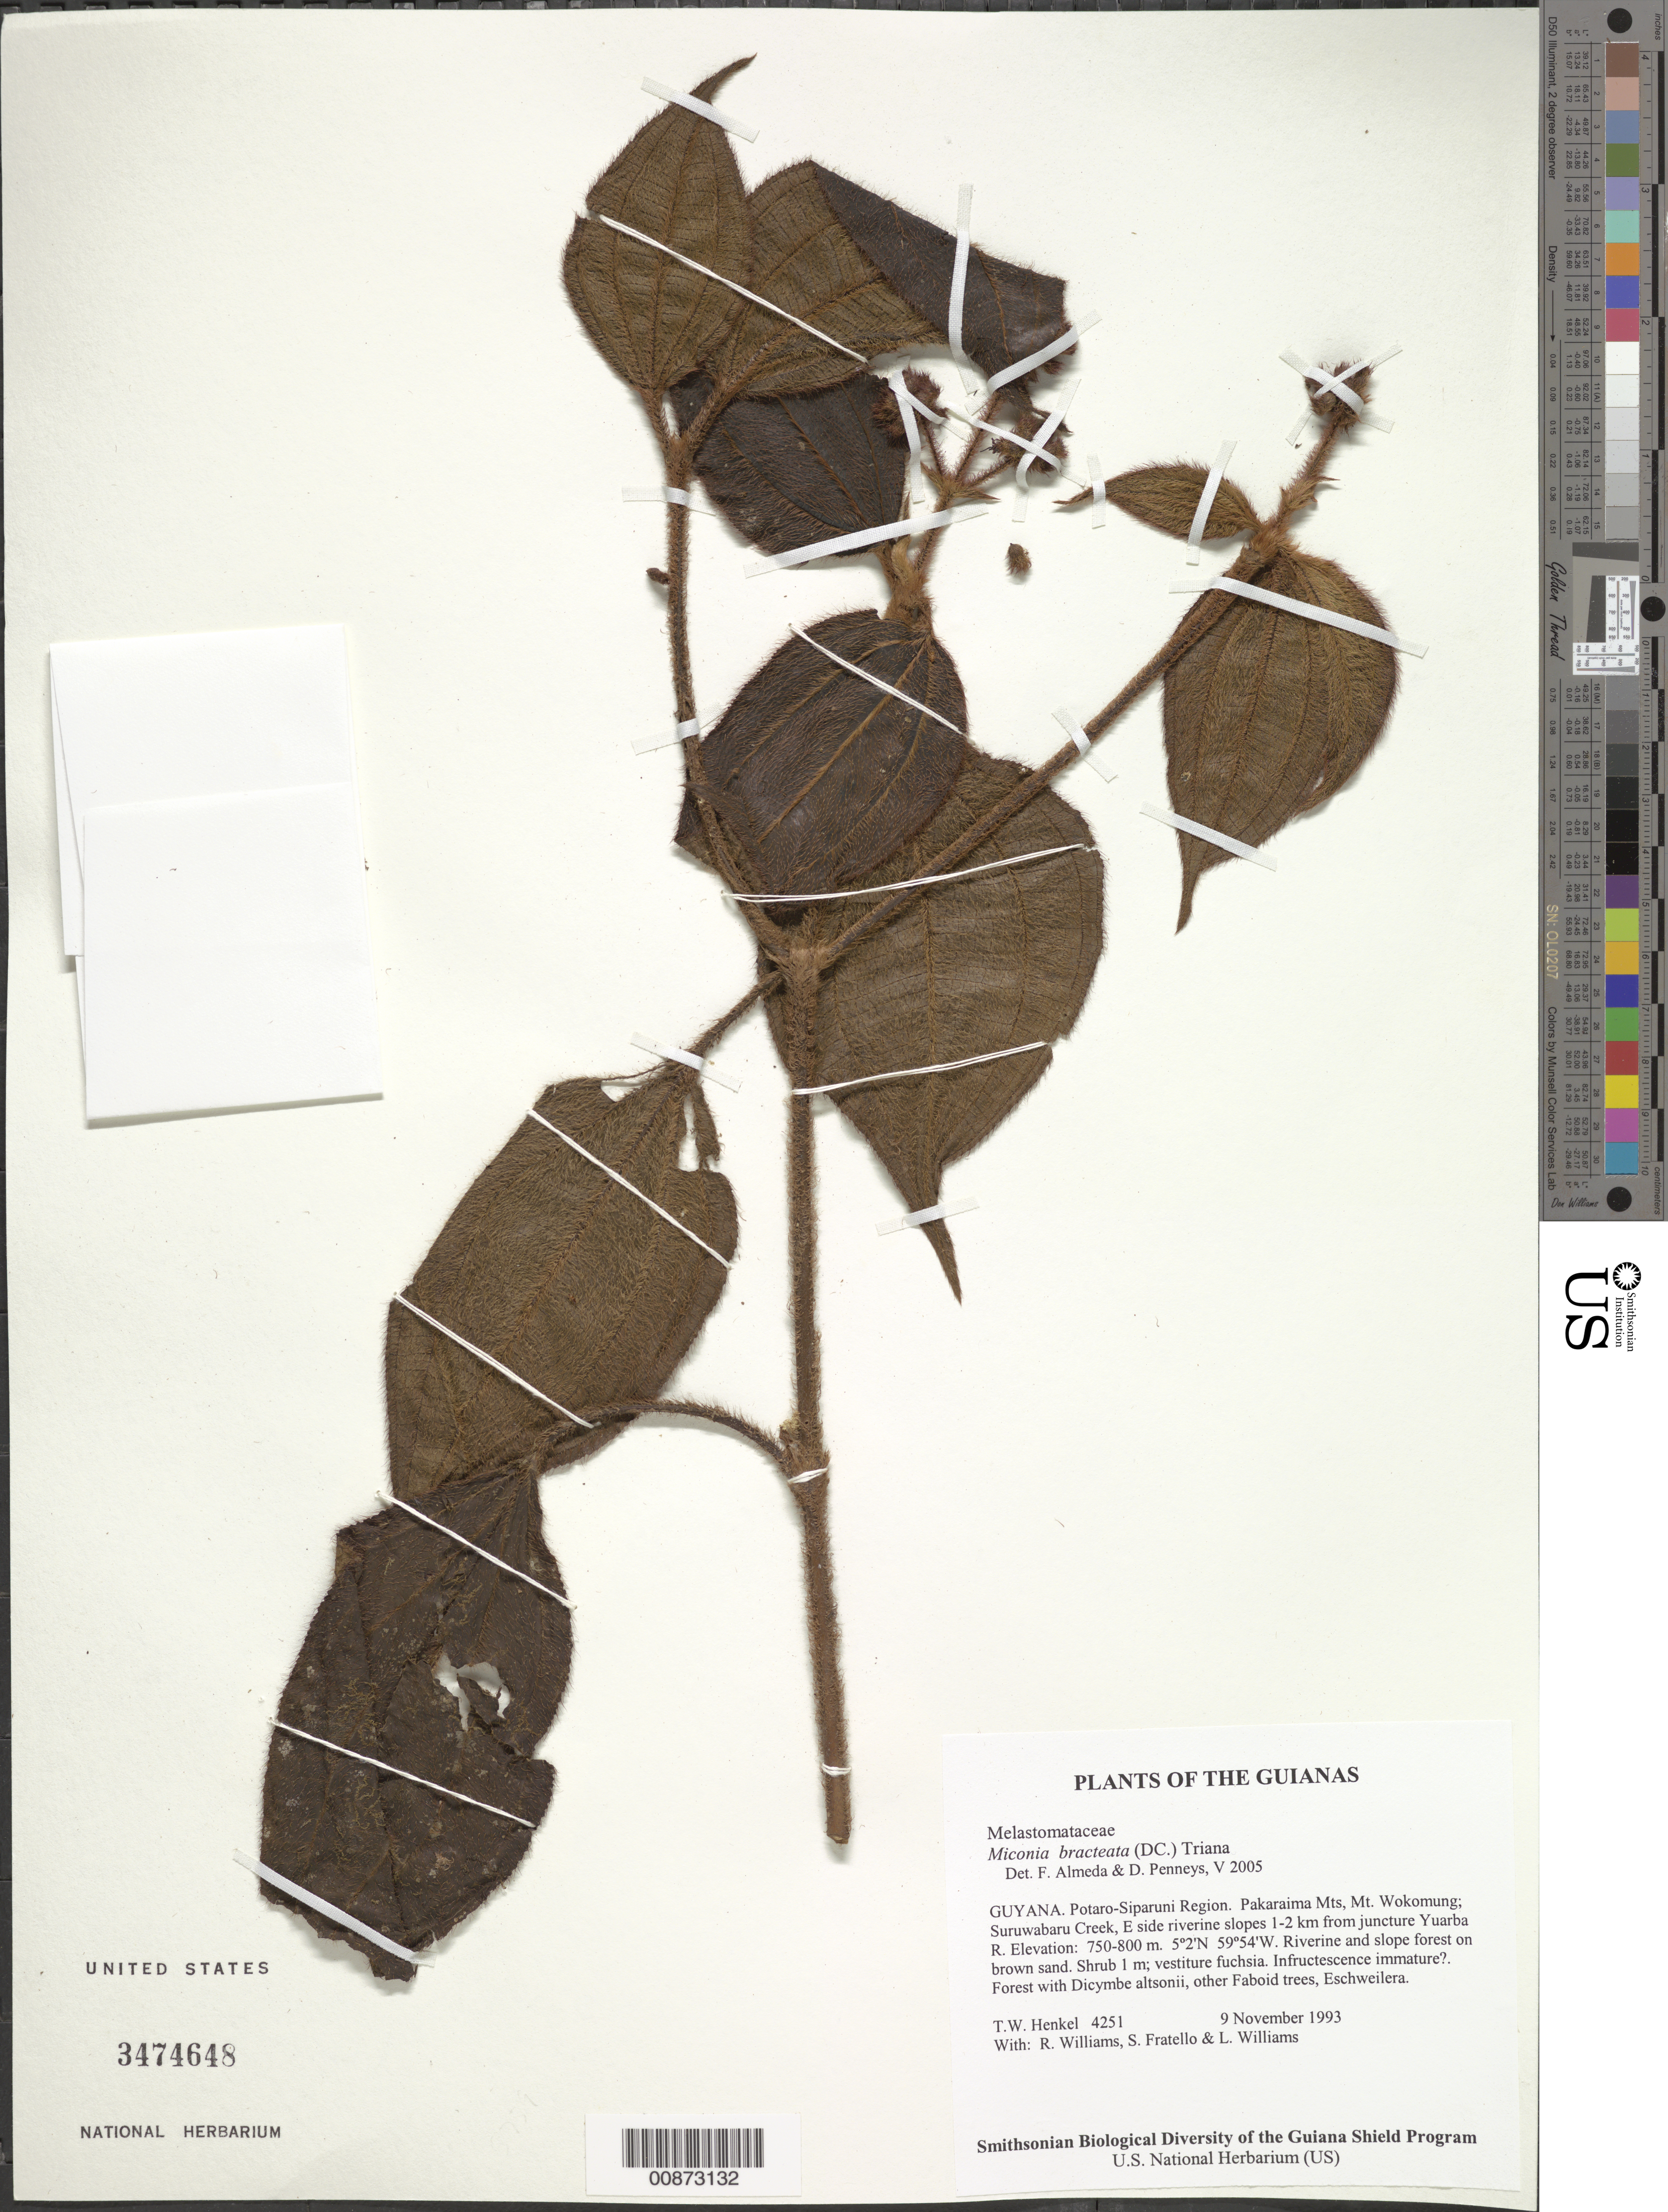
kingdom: Plantae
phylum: Tracheophyta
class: Magnoliopsida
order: Myrtales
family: Melastomataceae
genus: Miconia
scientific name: Miconia bracteata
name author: (DC.) Triana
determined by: Almeda, F.; Penneys, D. S.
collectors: T. Henkel, R. Williams, S. Fratello & L. Williams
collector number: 4251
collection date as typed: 9 November 1993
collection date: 1993-11-09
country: Guyana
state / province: Potaro-Siparuni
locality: Pakaraima Mts, Mt. Wokomung; Suruwabaru Creek, E side riverine slopes 1-2 km from juncture Yuarba R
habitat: Riverine and slope forest on brown sand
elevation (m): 750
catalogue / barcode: US 3474648